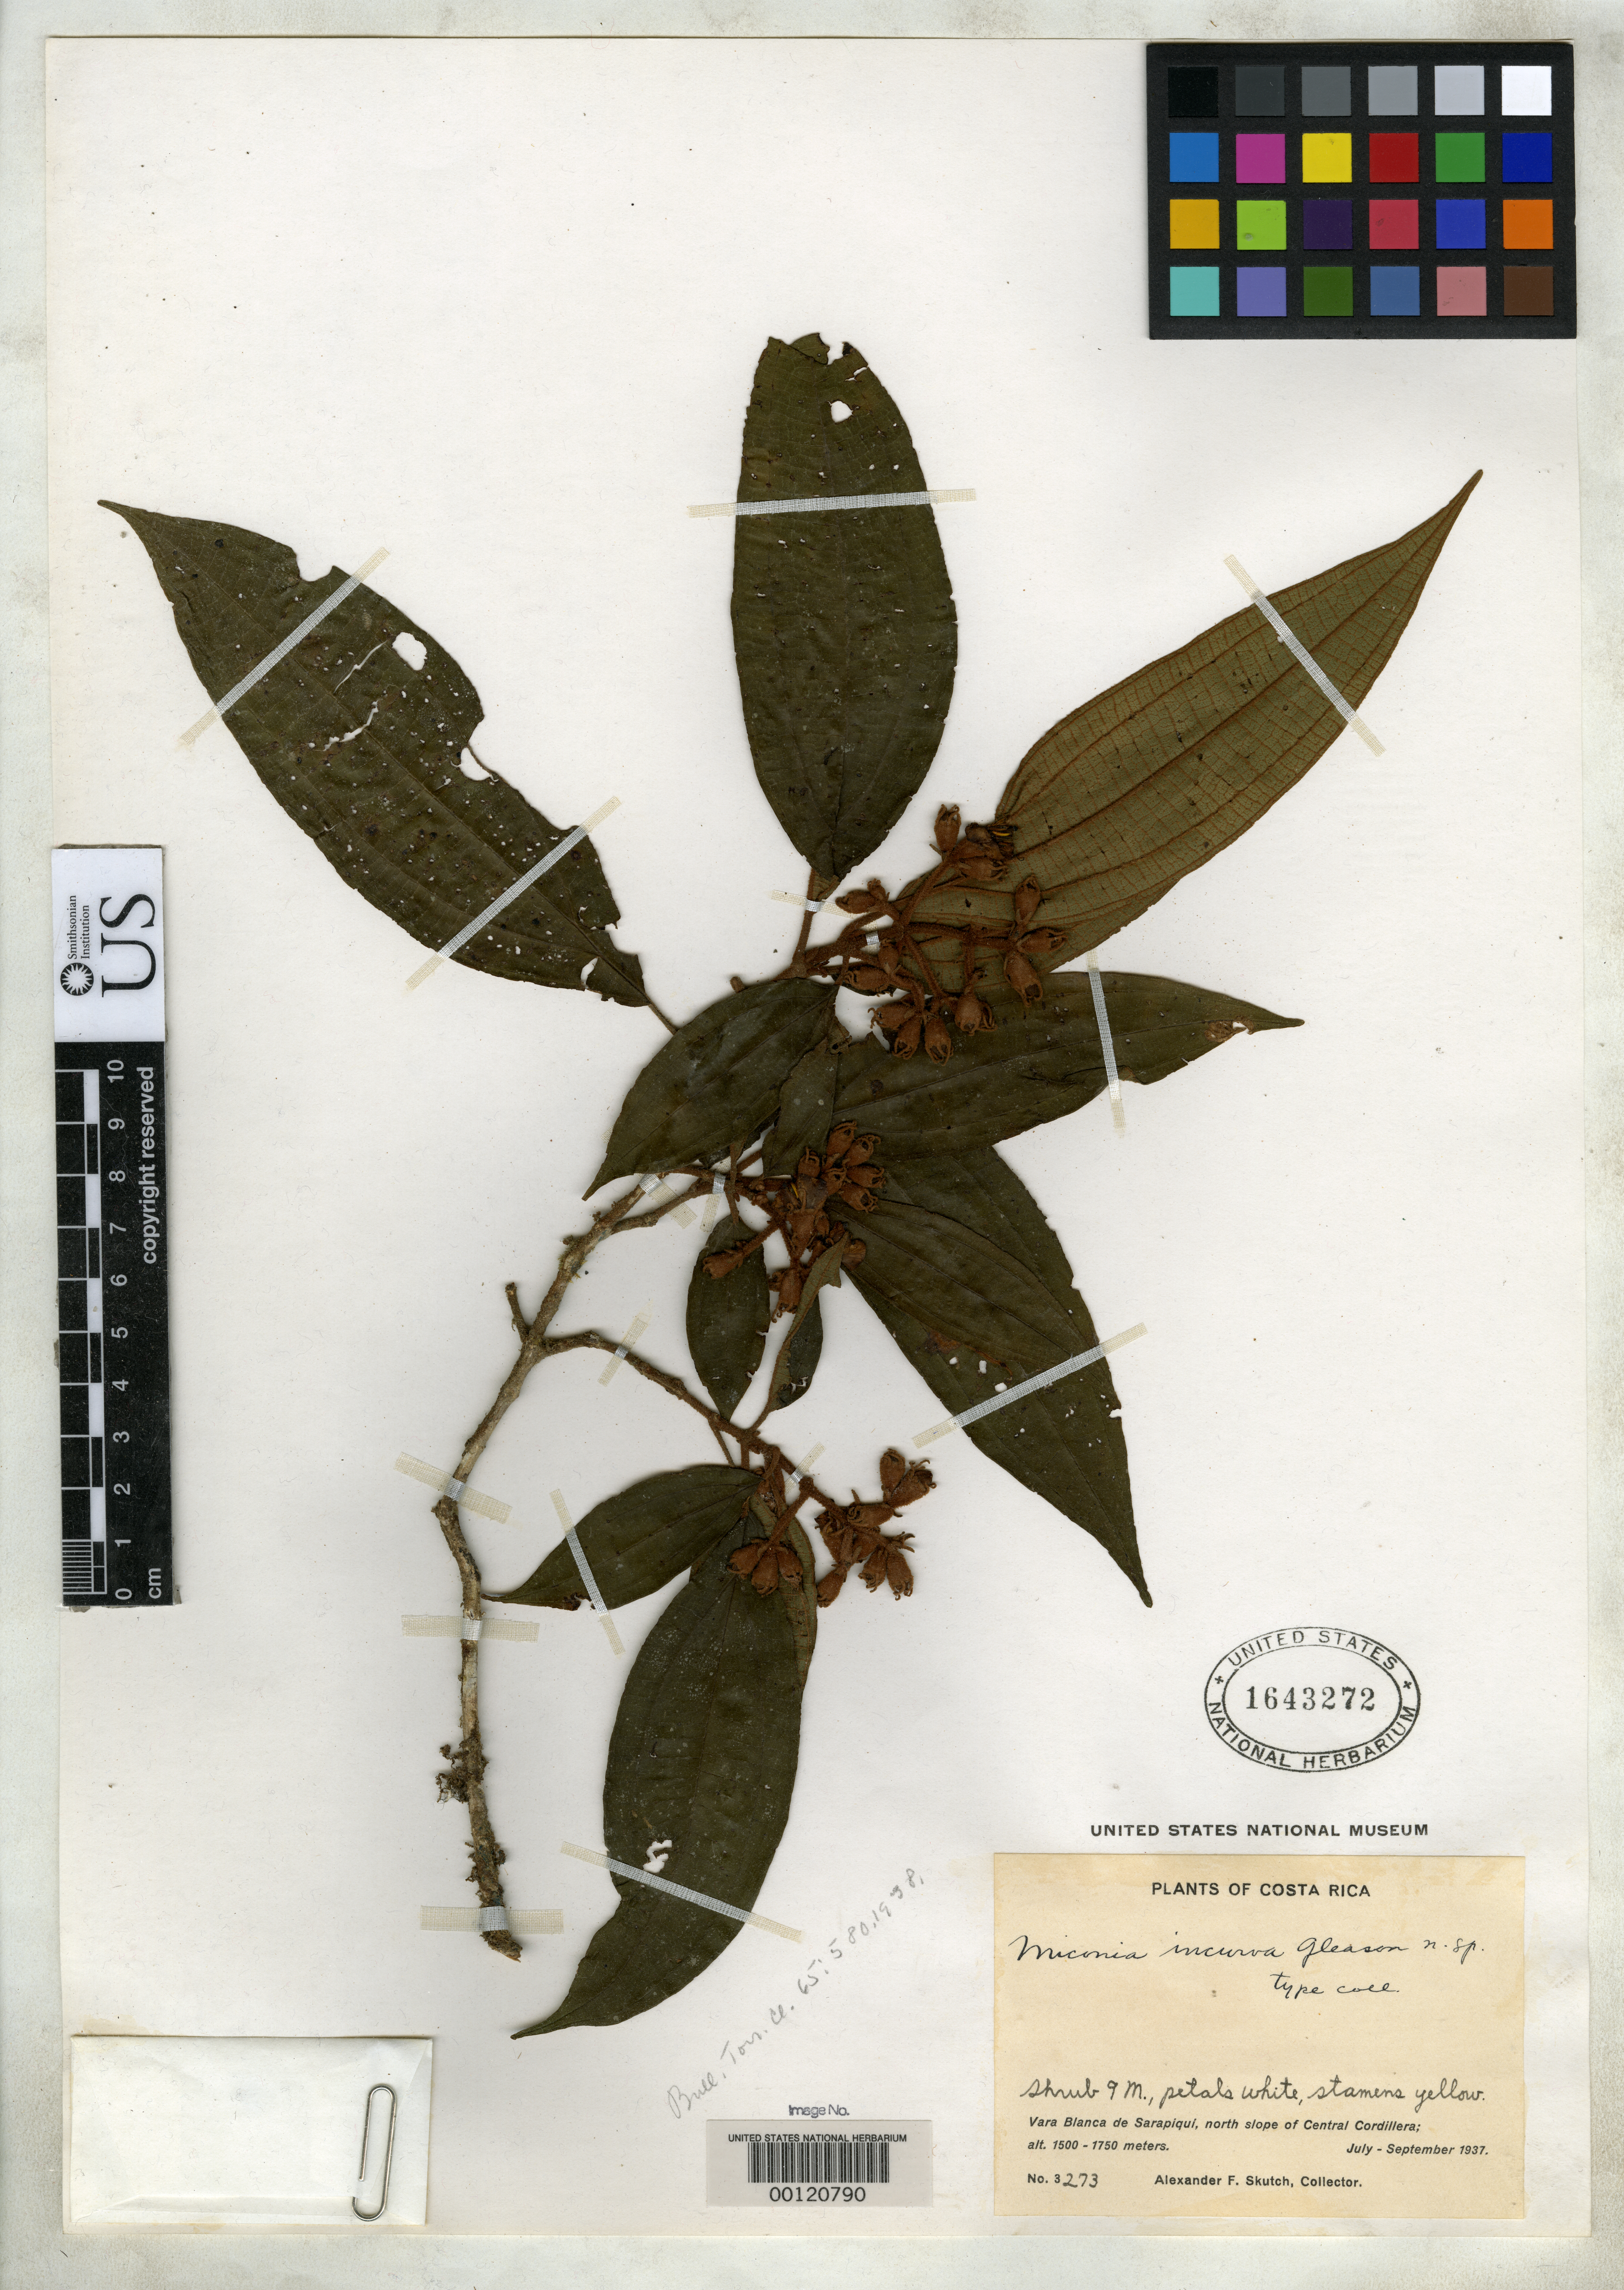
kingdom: Plantae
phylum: Tracheophyta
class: Magnoliopsida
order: Myrtales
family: Melastomataceae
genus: Miconia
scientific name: Miconia incurva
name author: Gleason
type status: Isotype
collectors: A. F. Skutch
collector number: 3273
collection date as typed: Jul 1937 to -- Sep 1937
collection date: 1937-07/1937-09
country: Costa Rica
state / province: San José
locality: Vara Blanca de Sarapiqui, N slope of Central cordillera.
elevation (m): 1500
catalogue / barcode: US 1643272